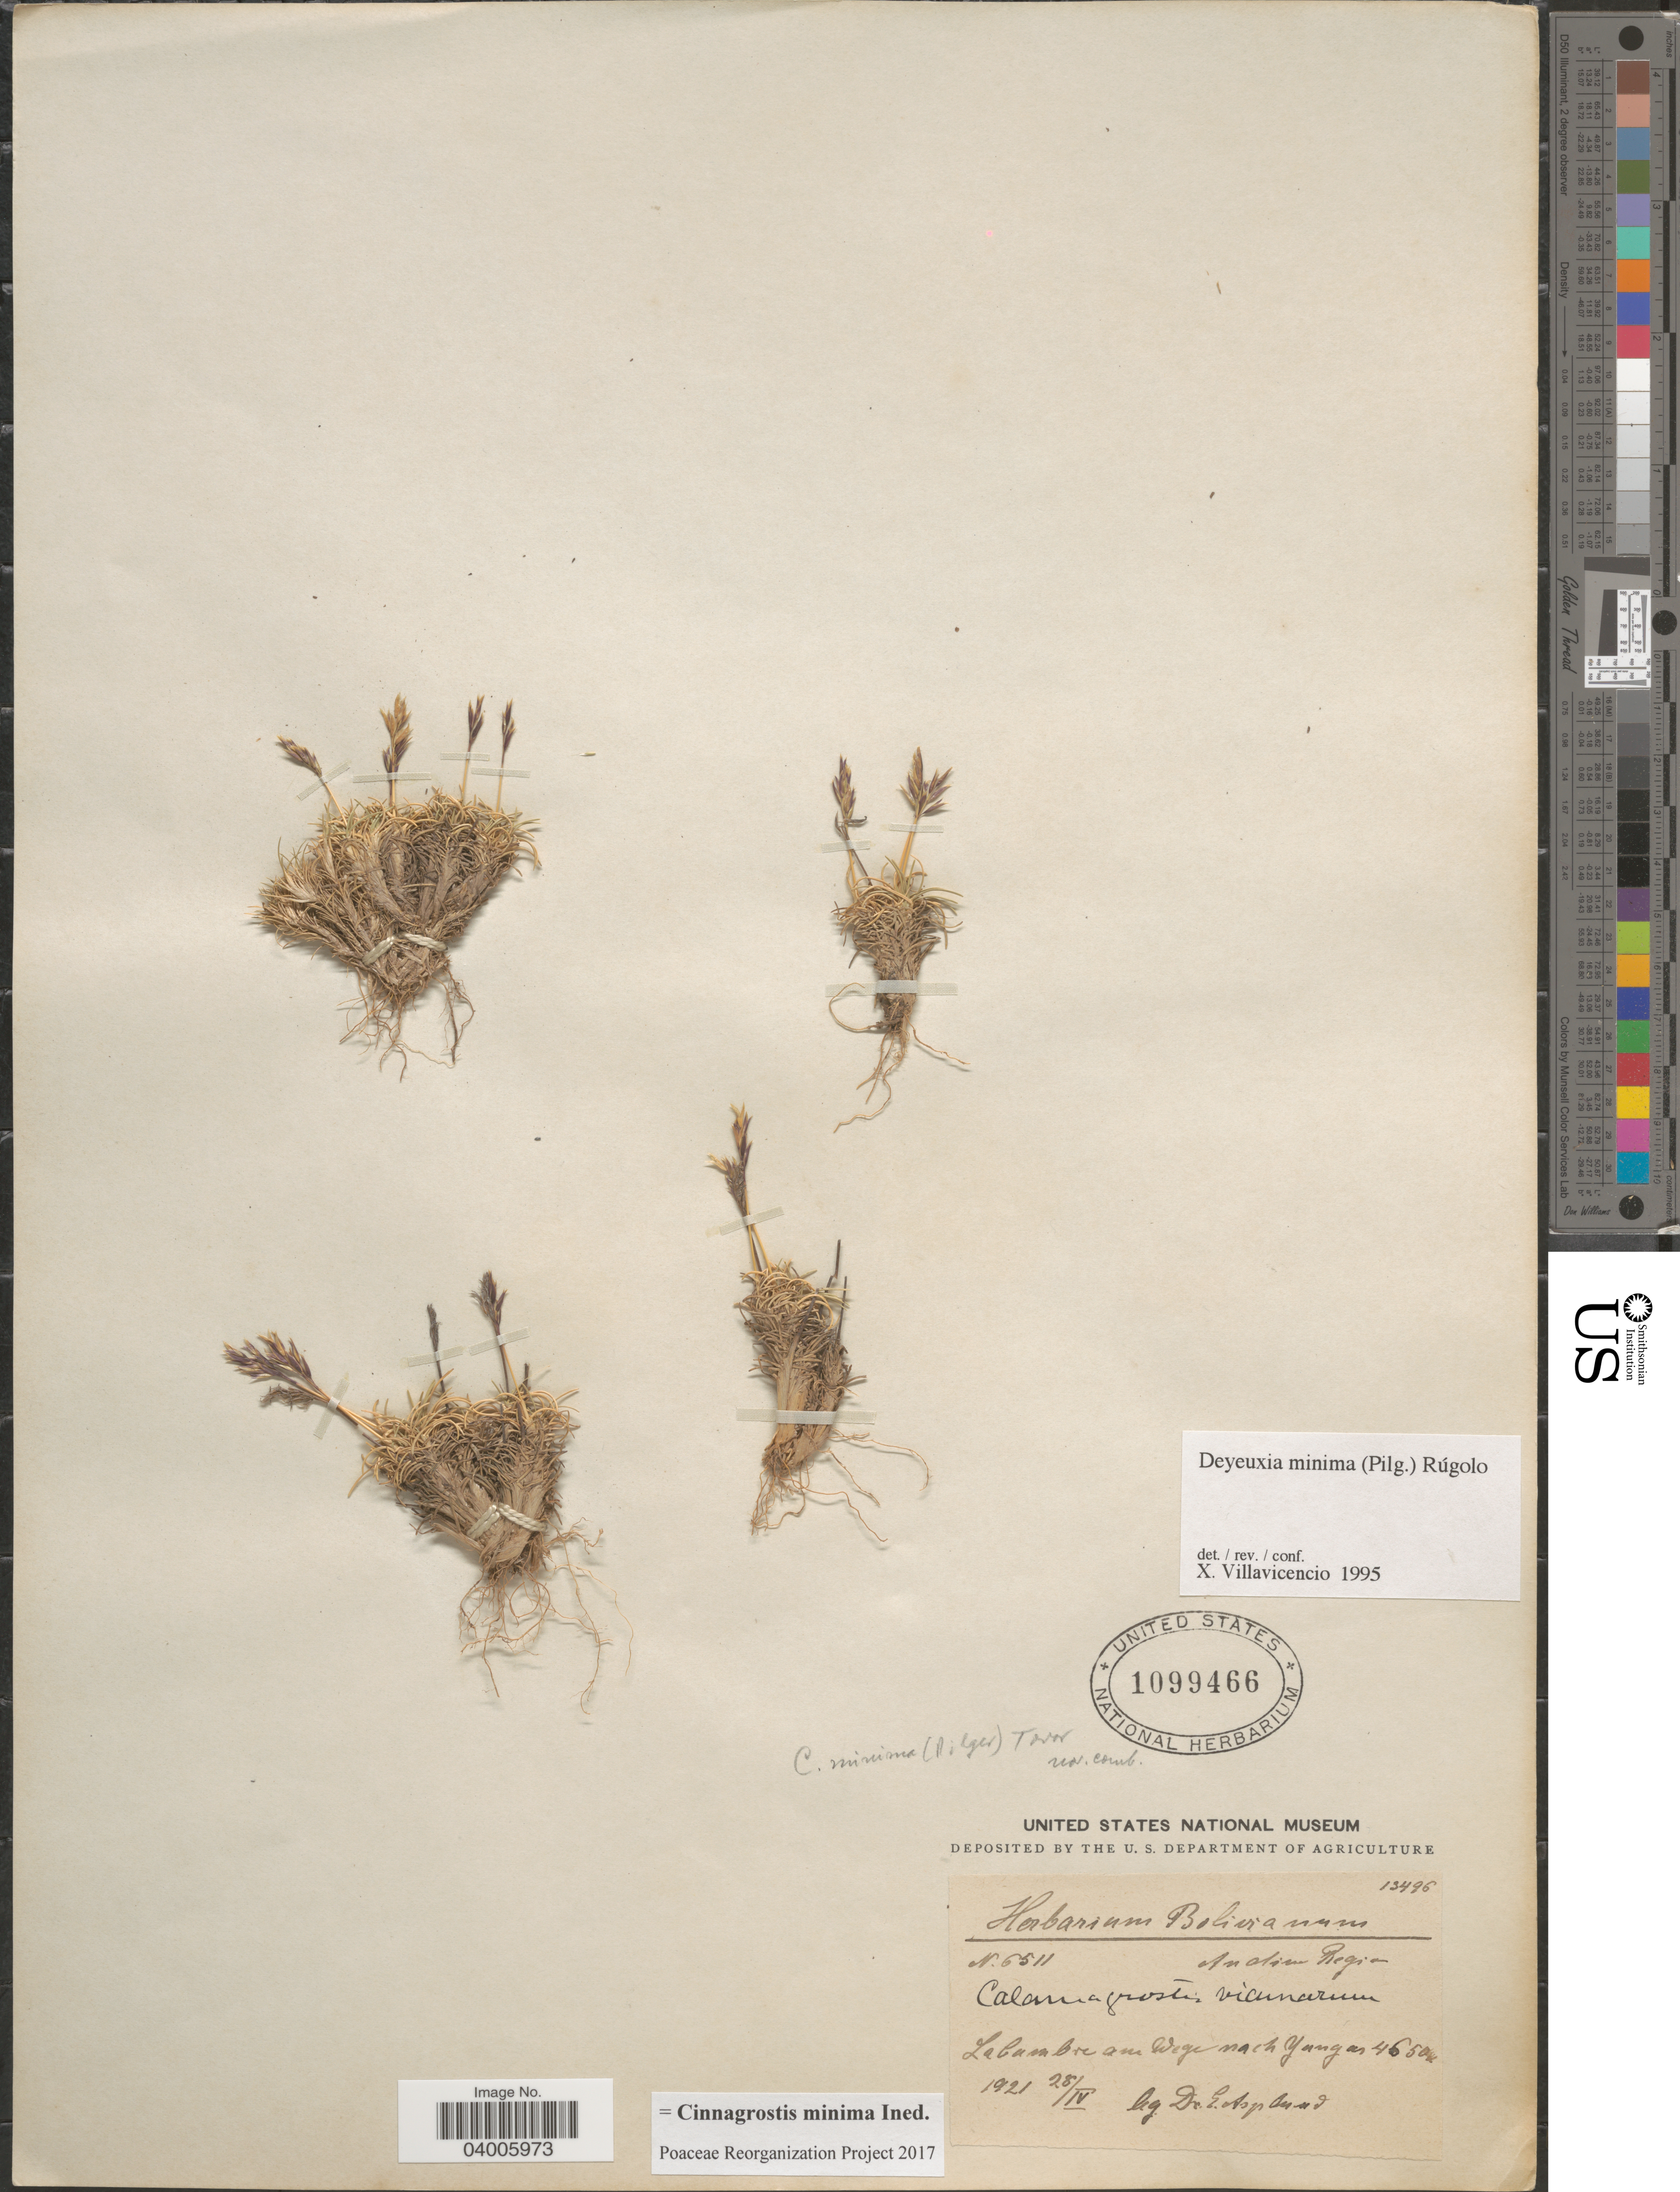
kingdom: Plantae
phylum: Tracheophyta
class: Liliopsida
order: Poales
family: Poaceae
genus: Cinnagrostis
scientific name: Cinnagrostis mollis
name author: (Pilg.) P.M. Peterson et al.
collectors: E. Asplund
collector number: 6511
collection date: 1921-04-28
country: Bolivia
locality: Andine Region. La Cumbre am Wege nach Yungas.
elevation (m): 4650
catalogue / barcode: US 1099466